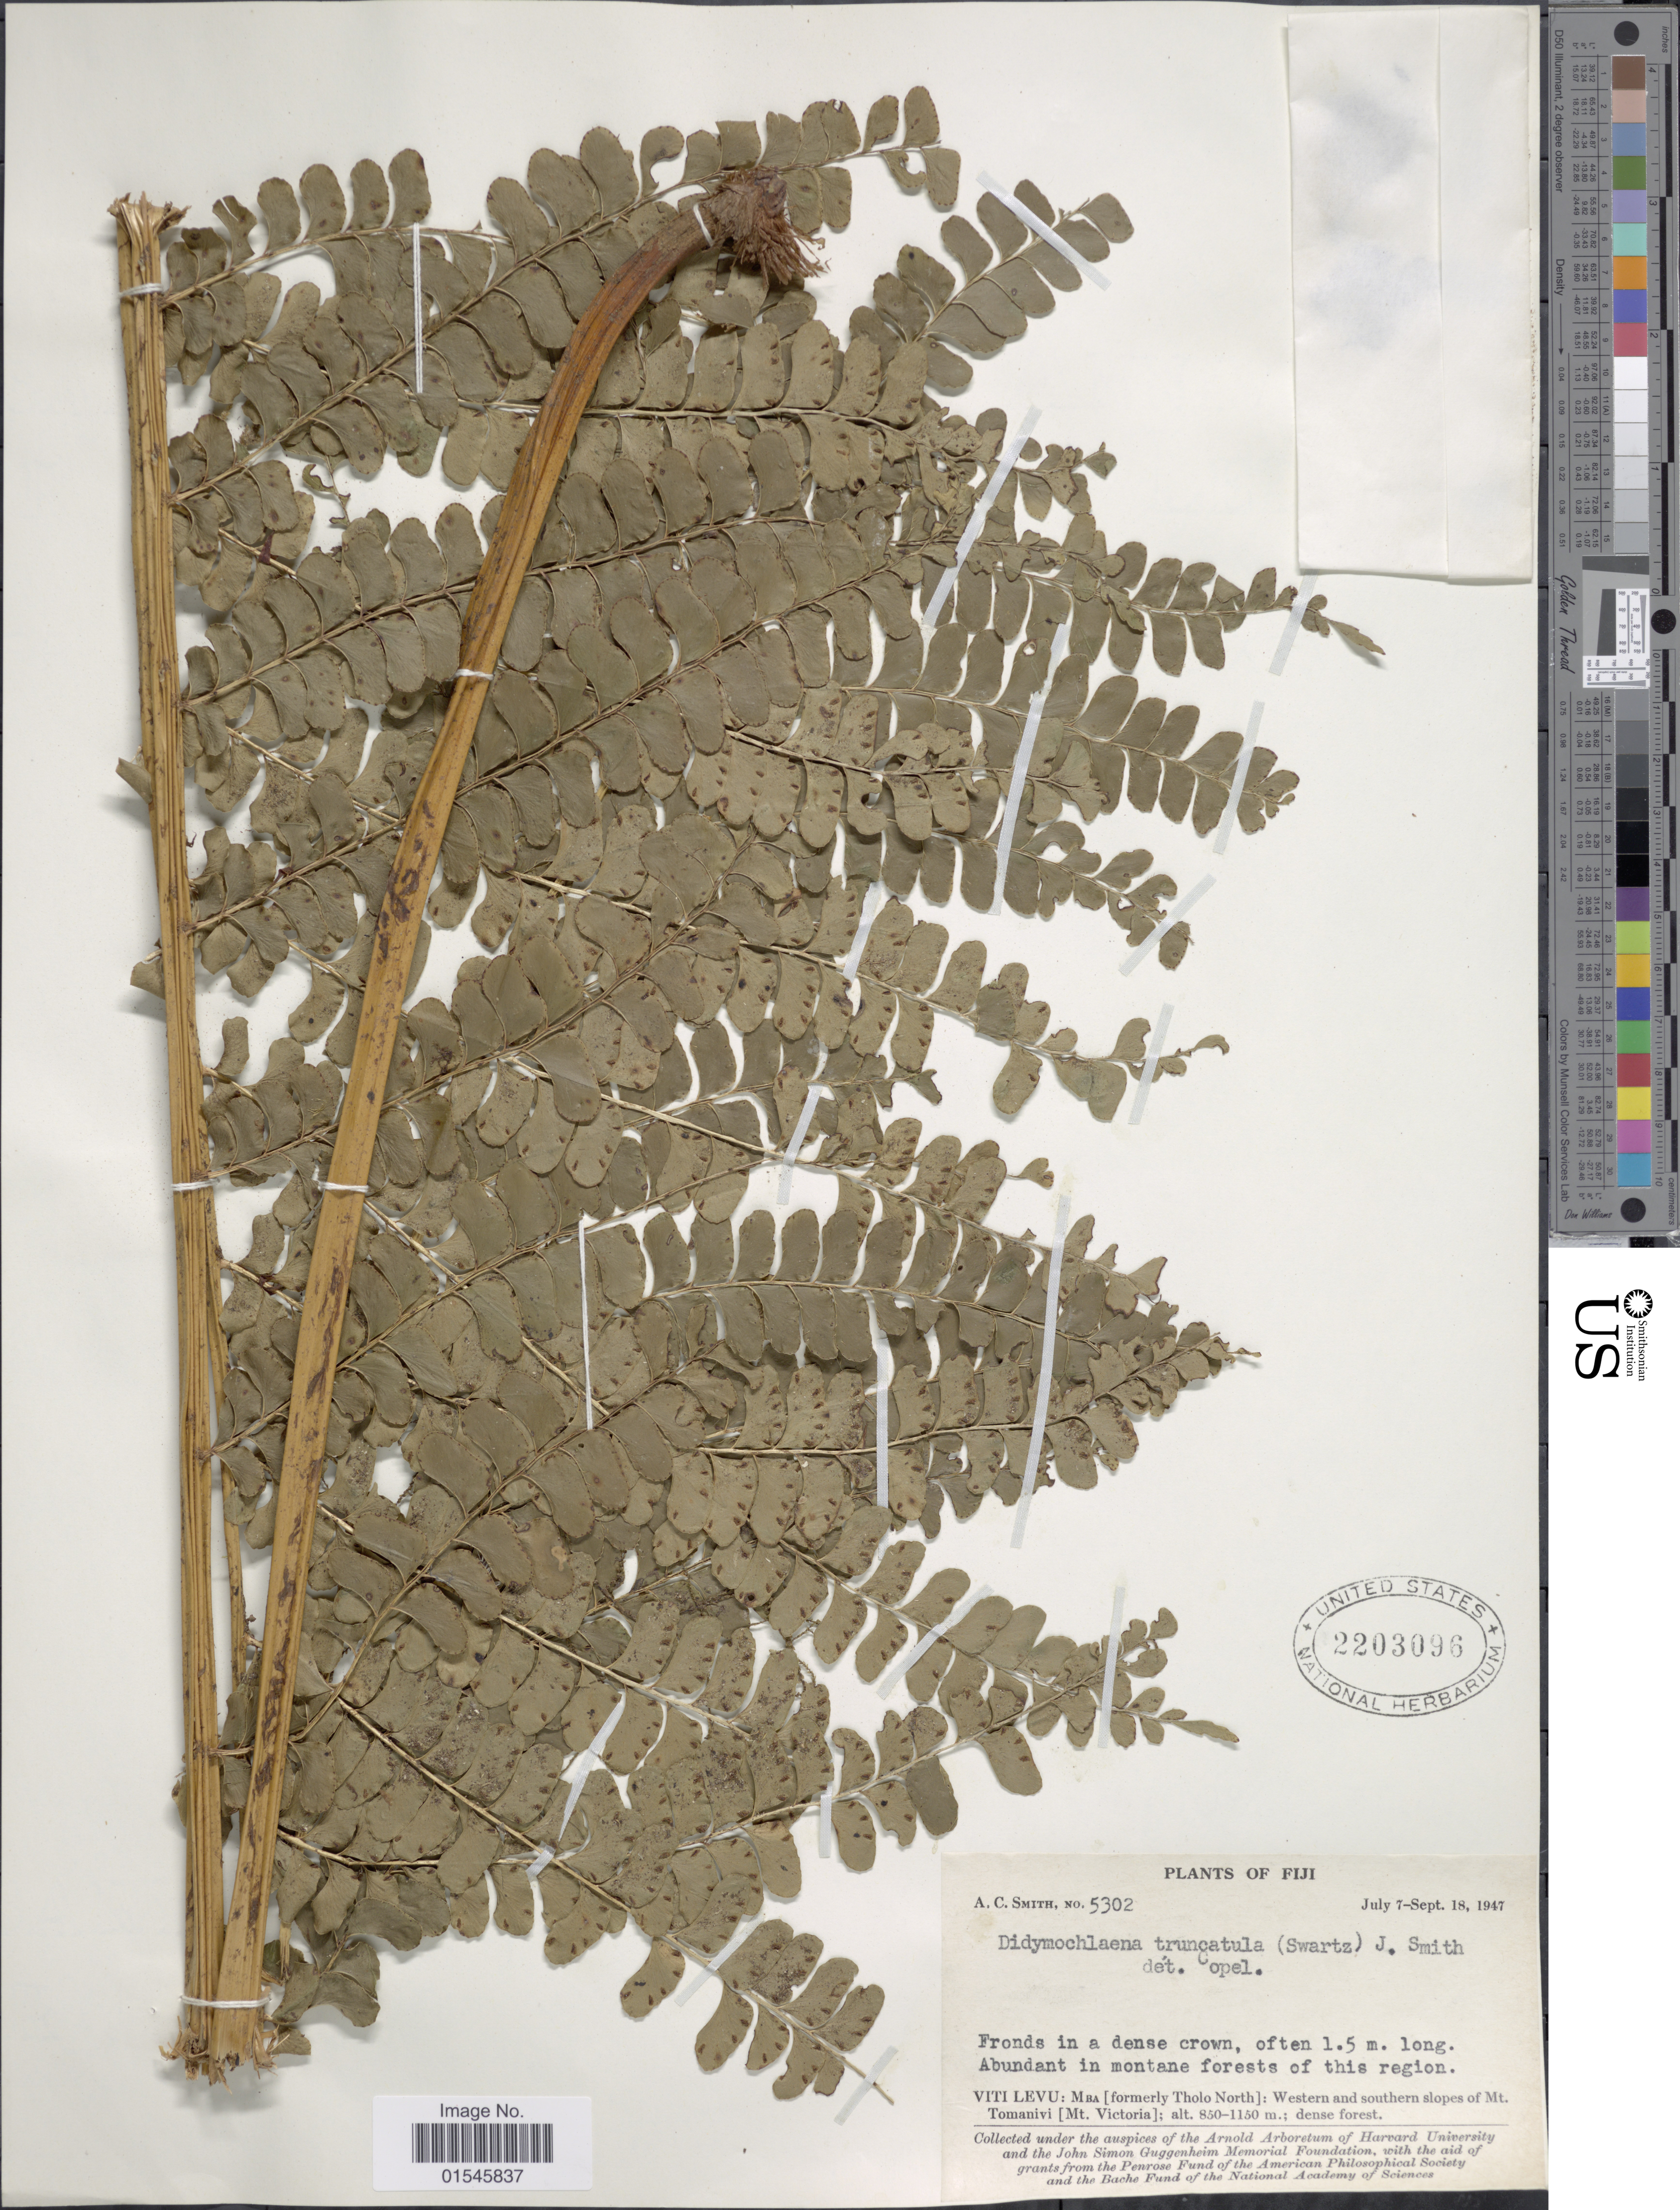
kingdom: Plantae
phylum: Tracheophyta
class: Polypodiopsida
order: Polypodiales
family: Didymochlaenaceae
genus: Didymochlaena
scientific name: Didymochlaena truncatula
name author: (Sw.) J. Sm.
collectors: A. C. Smith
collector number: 5302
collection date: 1947-07-07/1947-09-18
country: Fiji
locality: Viti Levu: Mba [formerly Tholo North]: Western and southern slopes of Mt. Tomanivi [Mt. Victoria]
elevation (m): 850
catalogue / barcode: US 2203096